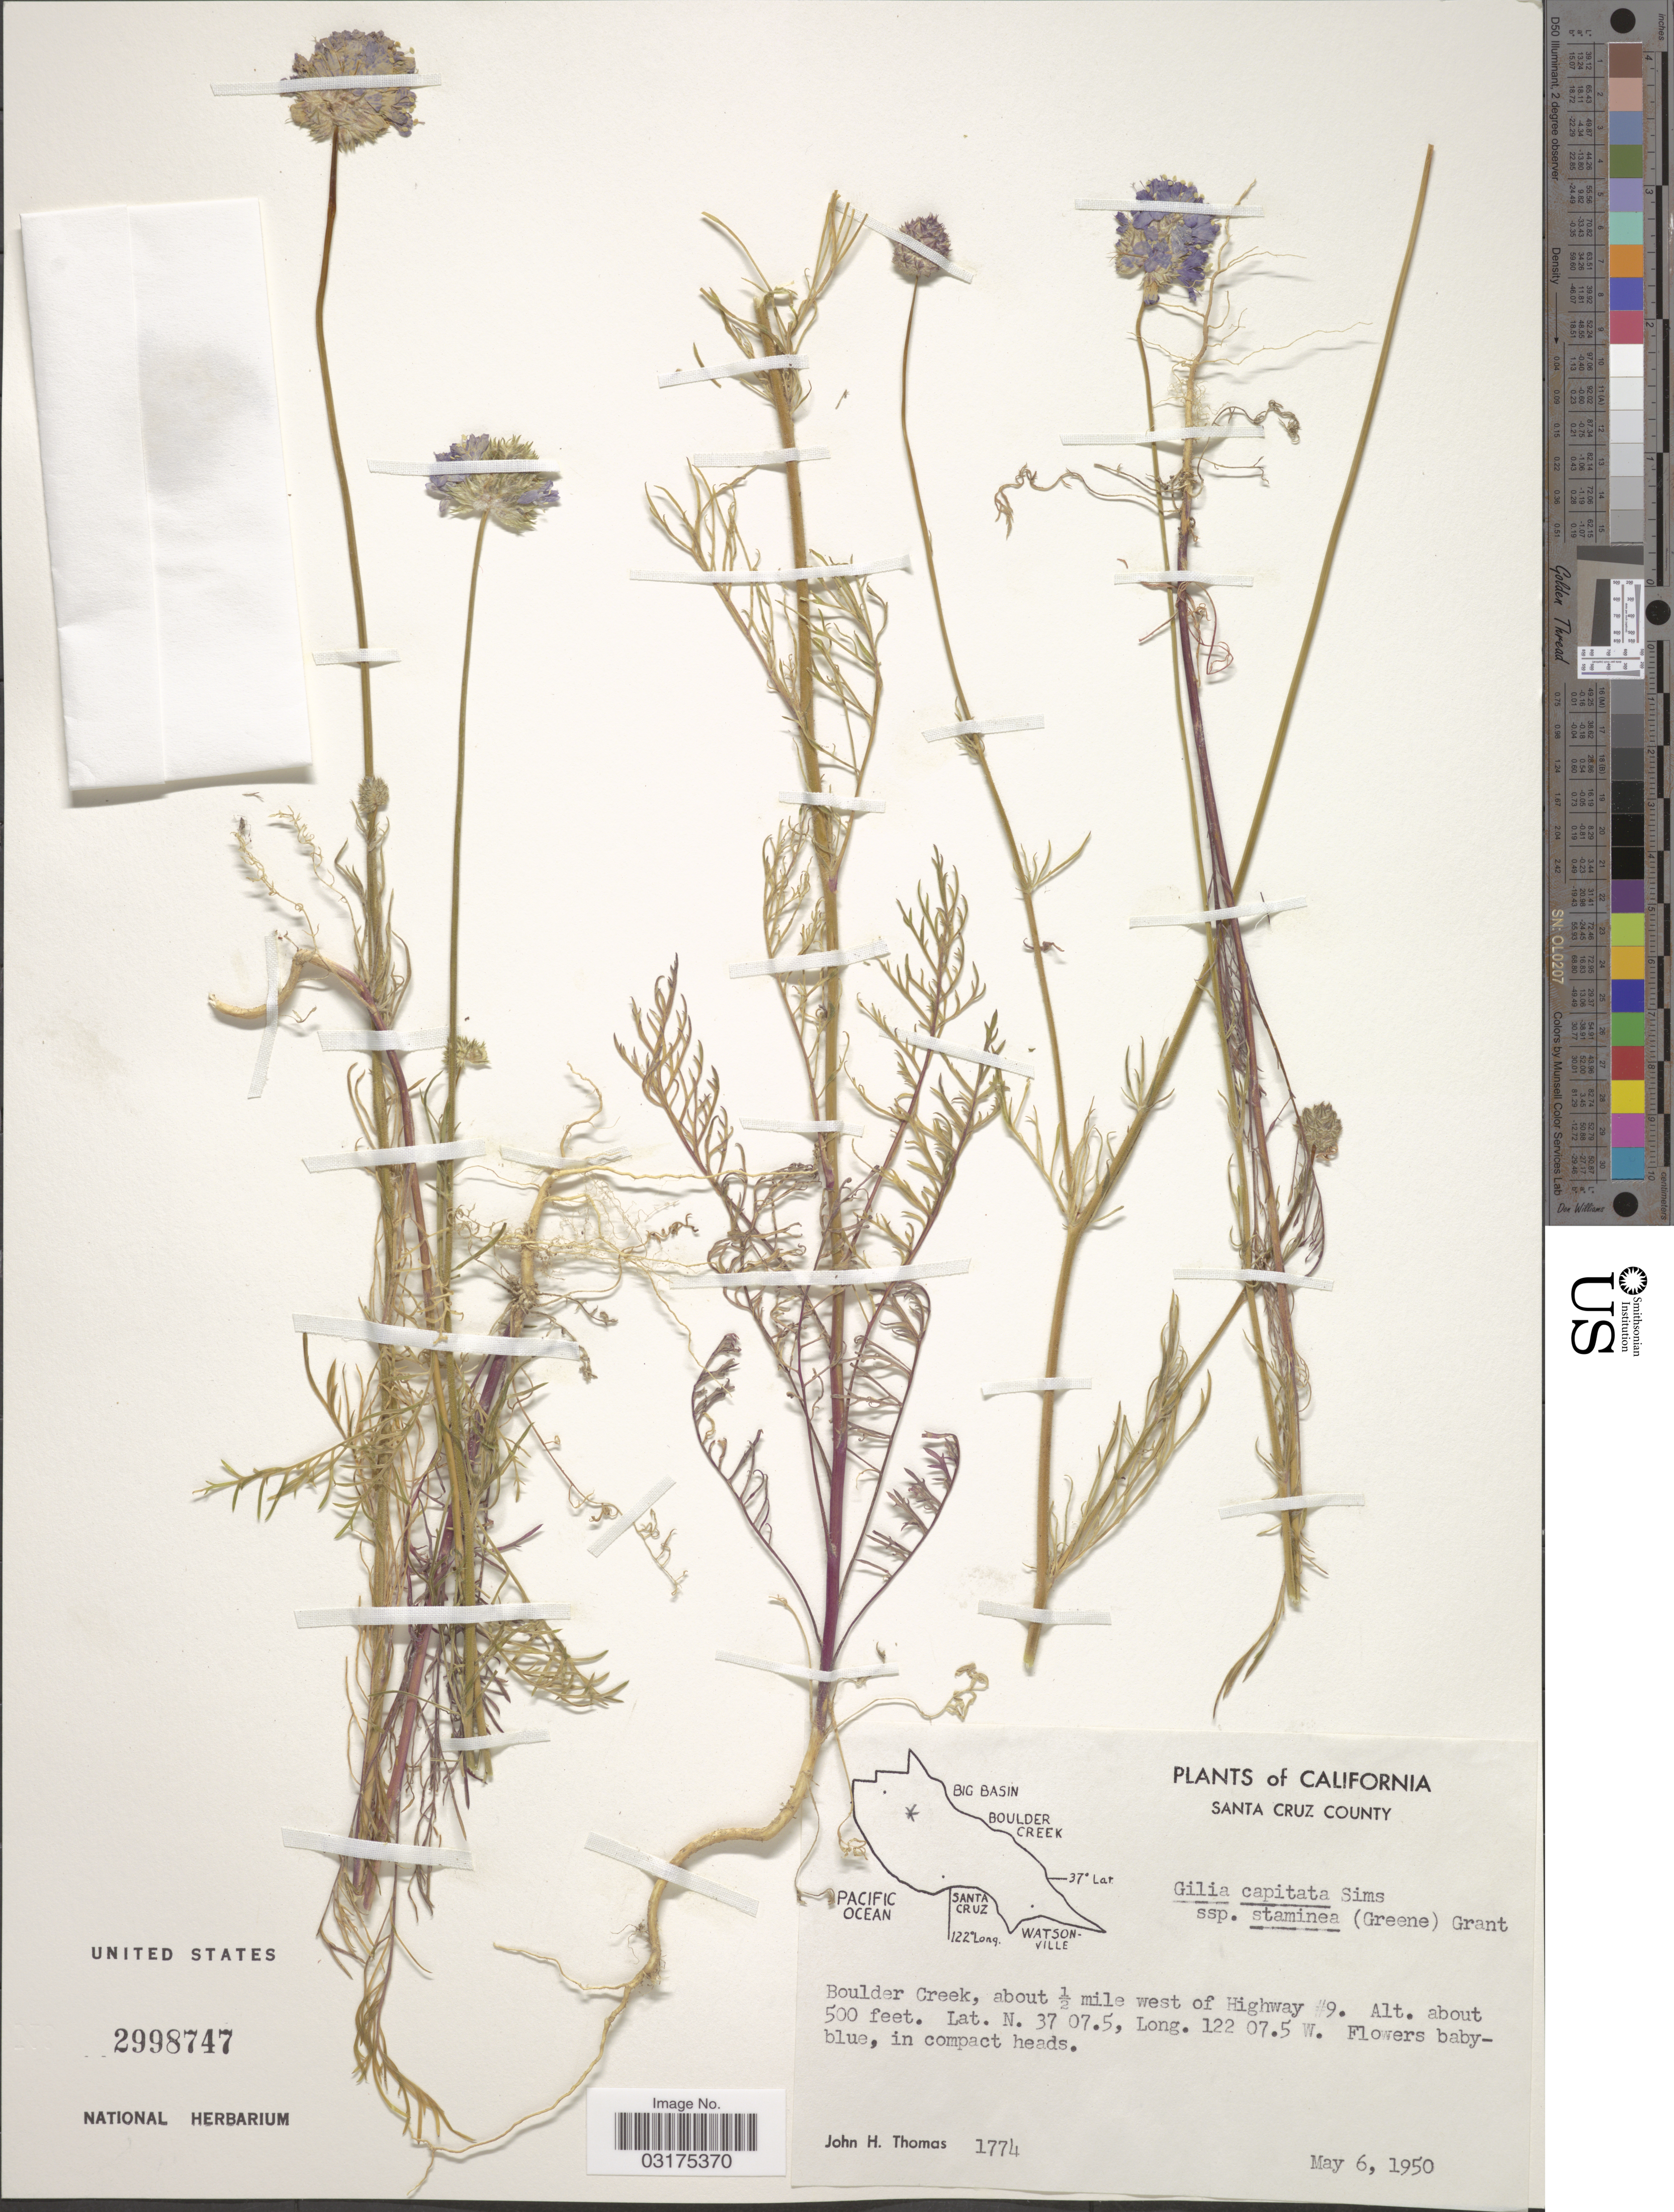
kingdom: Plantae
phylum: Tracheophyta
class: Magnoliopsida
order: Ericales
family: Polemoniaceae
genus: Gilia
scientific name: Gilia capitata subsp. staminea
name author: (Greene) V.E. Grant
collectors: J. H. Thomas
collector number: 1774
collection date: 1950-05-06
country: United States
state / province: California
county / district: Santa Cruz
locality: Boulder Creek, about ½ mile west of Highway #9.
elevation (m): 152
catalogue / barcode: US 2998747